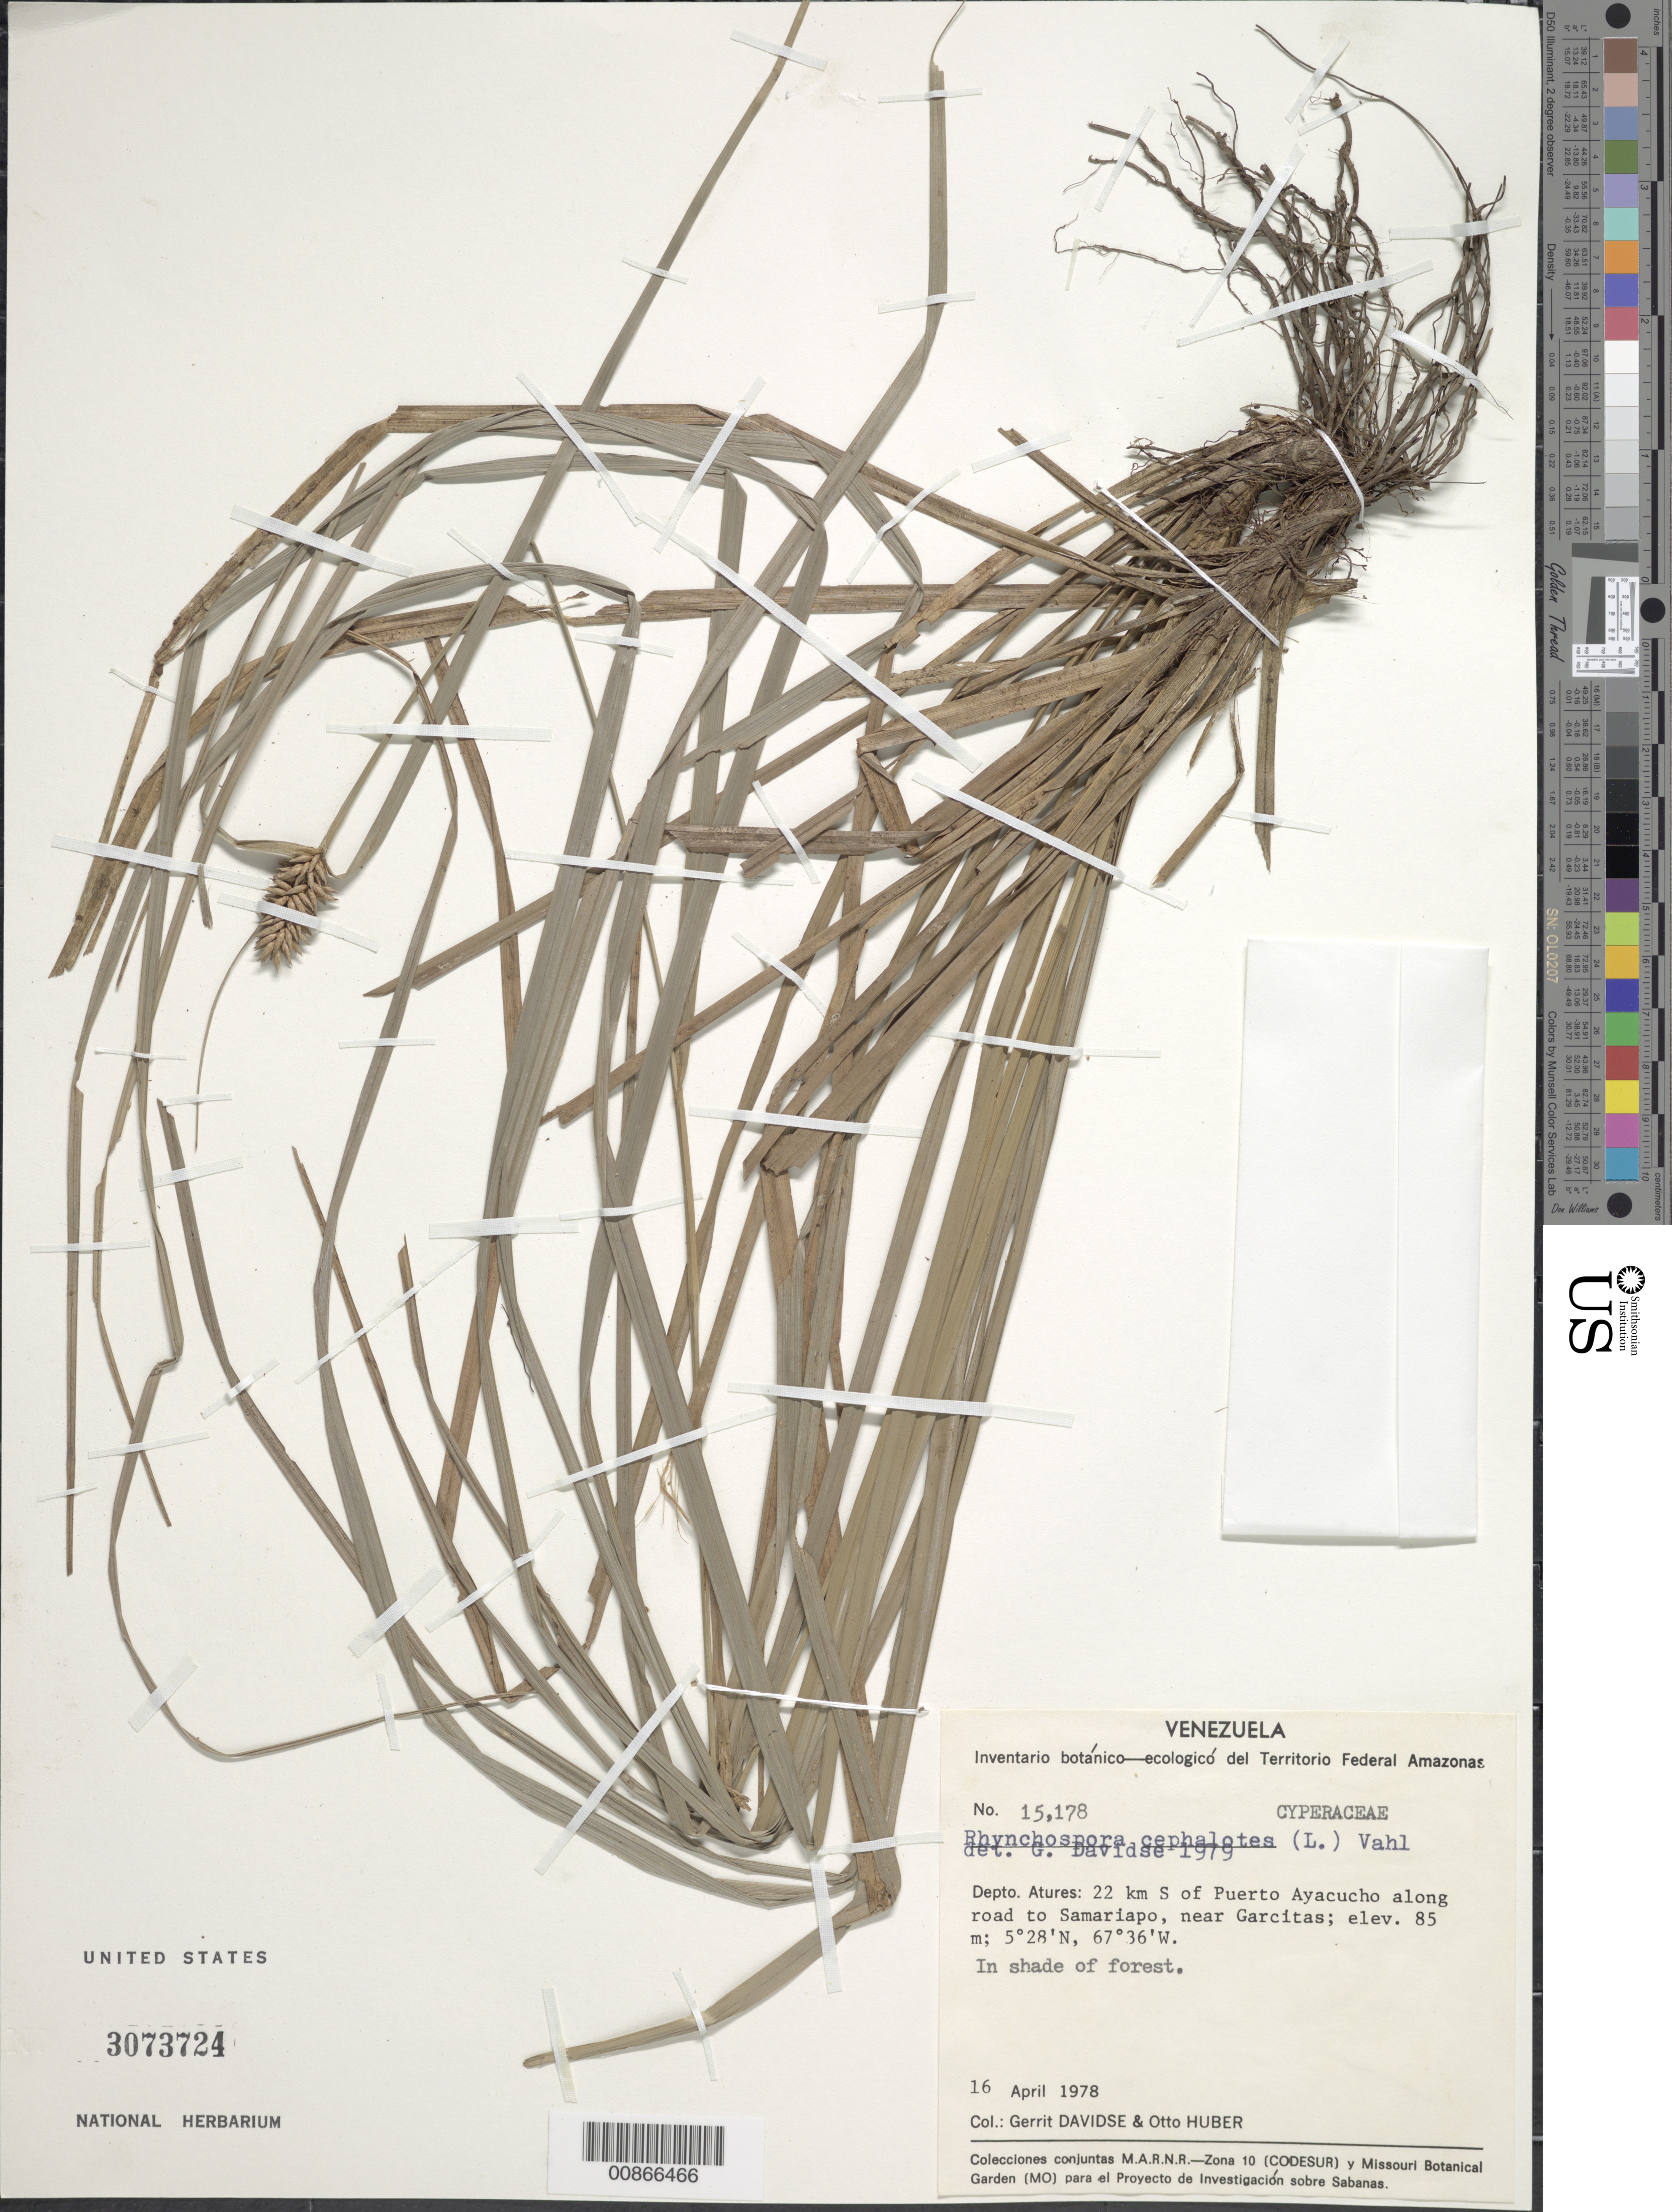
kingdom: Plantae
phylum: Tracheophyta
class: Liliopsida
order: Poales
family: Cyperaceae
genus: Rhynchospora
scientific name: Rhynchospora cephalotes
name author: (L.) Vahl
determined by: Davidse, Gerrit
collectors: G. Davidse & O. Huber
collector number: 15178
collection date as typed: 16-Apr-78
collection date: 1978-04-16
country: Venezuela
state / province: Amazonas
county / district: Atures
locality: Puerto Ayacucho, 22 km S of along road to Samariapo, near Garcitas, Río Orinoco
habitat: In shade of forest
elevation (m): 85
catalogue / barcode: US 3073724